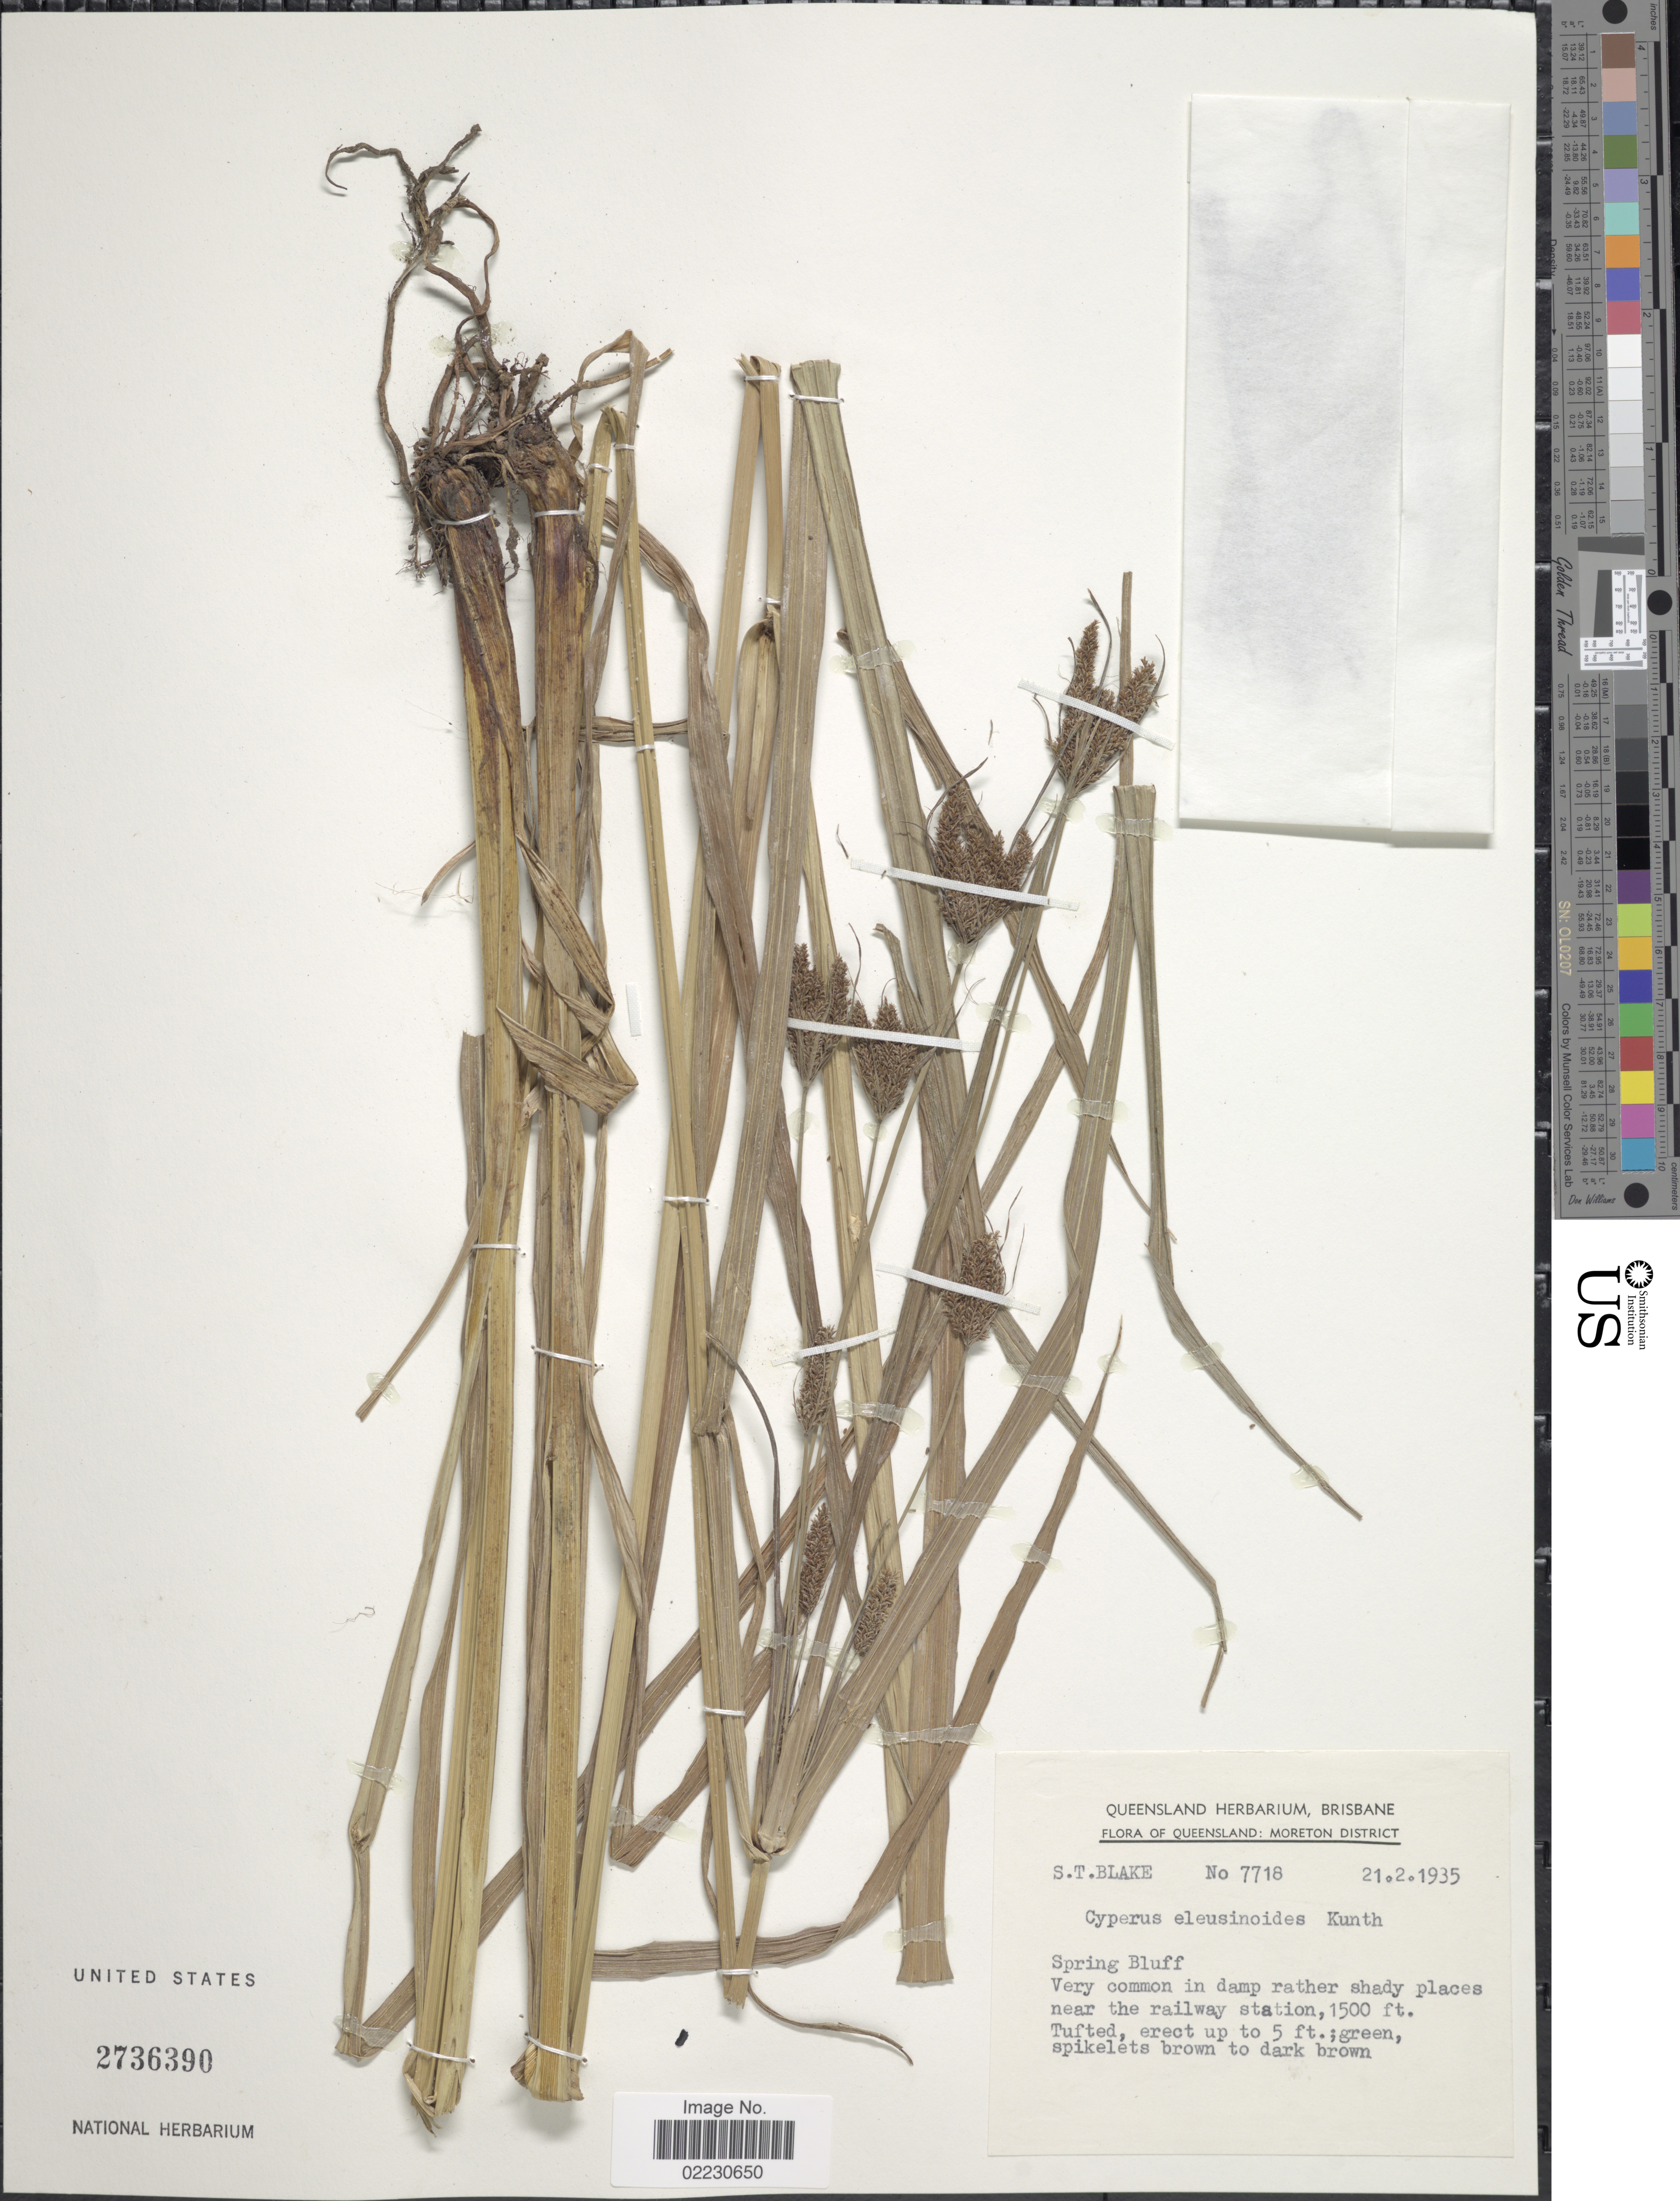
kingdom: Plantae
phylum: Tracheophyta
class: Liliopsida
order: Poales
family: Cyperaceae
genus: Cyperus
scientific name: Cyperus nutans subsp. eleusinoides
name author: (Kunth) T. Koyama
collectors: S. T. Blake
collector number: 7718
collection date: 1935-02-21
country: Australia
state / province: Queensland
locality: Moreton District. Moreton District:- Spring Bluff, near the railway station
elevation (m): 457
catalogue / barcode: US 2736390